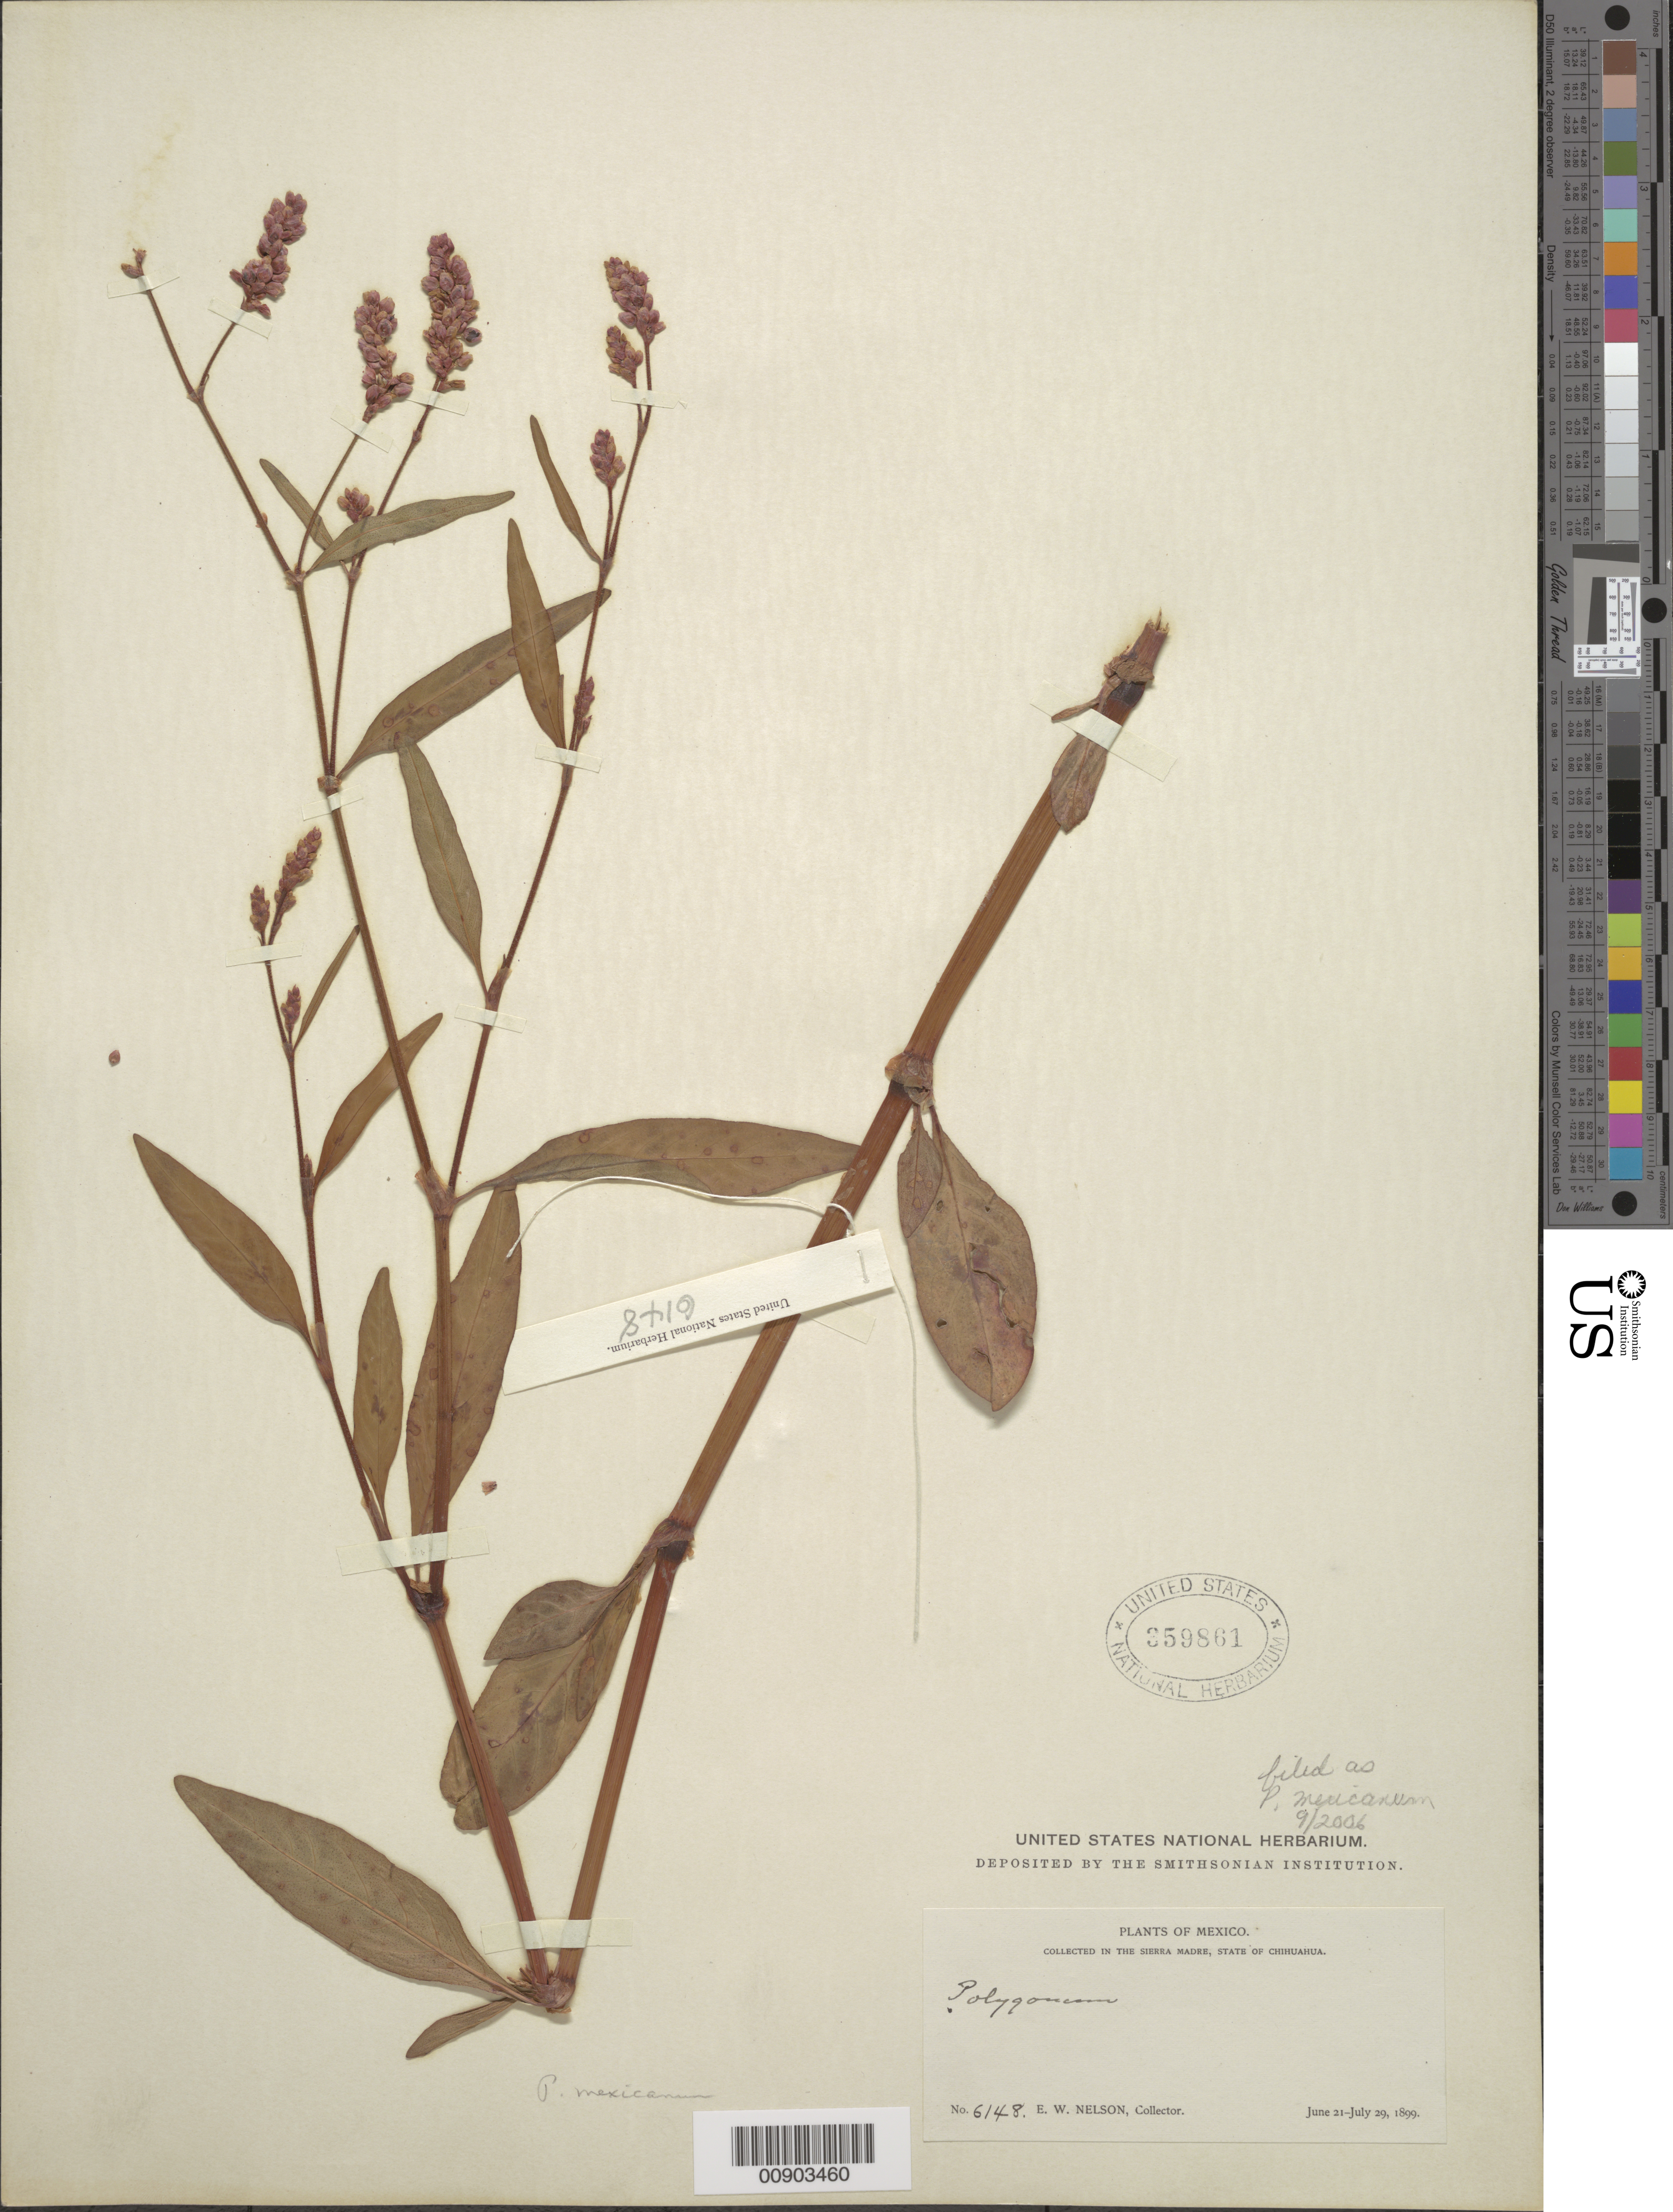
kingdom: Plantae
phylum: Tracheophyta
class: Magnoliopsida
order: Caryophyllales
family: Polygonaceae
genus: Polygonum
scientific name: Polygonum mexicanum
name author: Small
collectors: E. W. Nelson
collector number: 6148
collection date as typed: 21 Jun 1899 to 29 Jul 1899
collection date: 1899-06-21/1899-07-29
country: Mexico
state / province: Chihuahua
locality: Sierra Madre, Chihuahua.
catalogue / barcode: US 359861